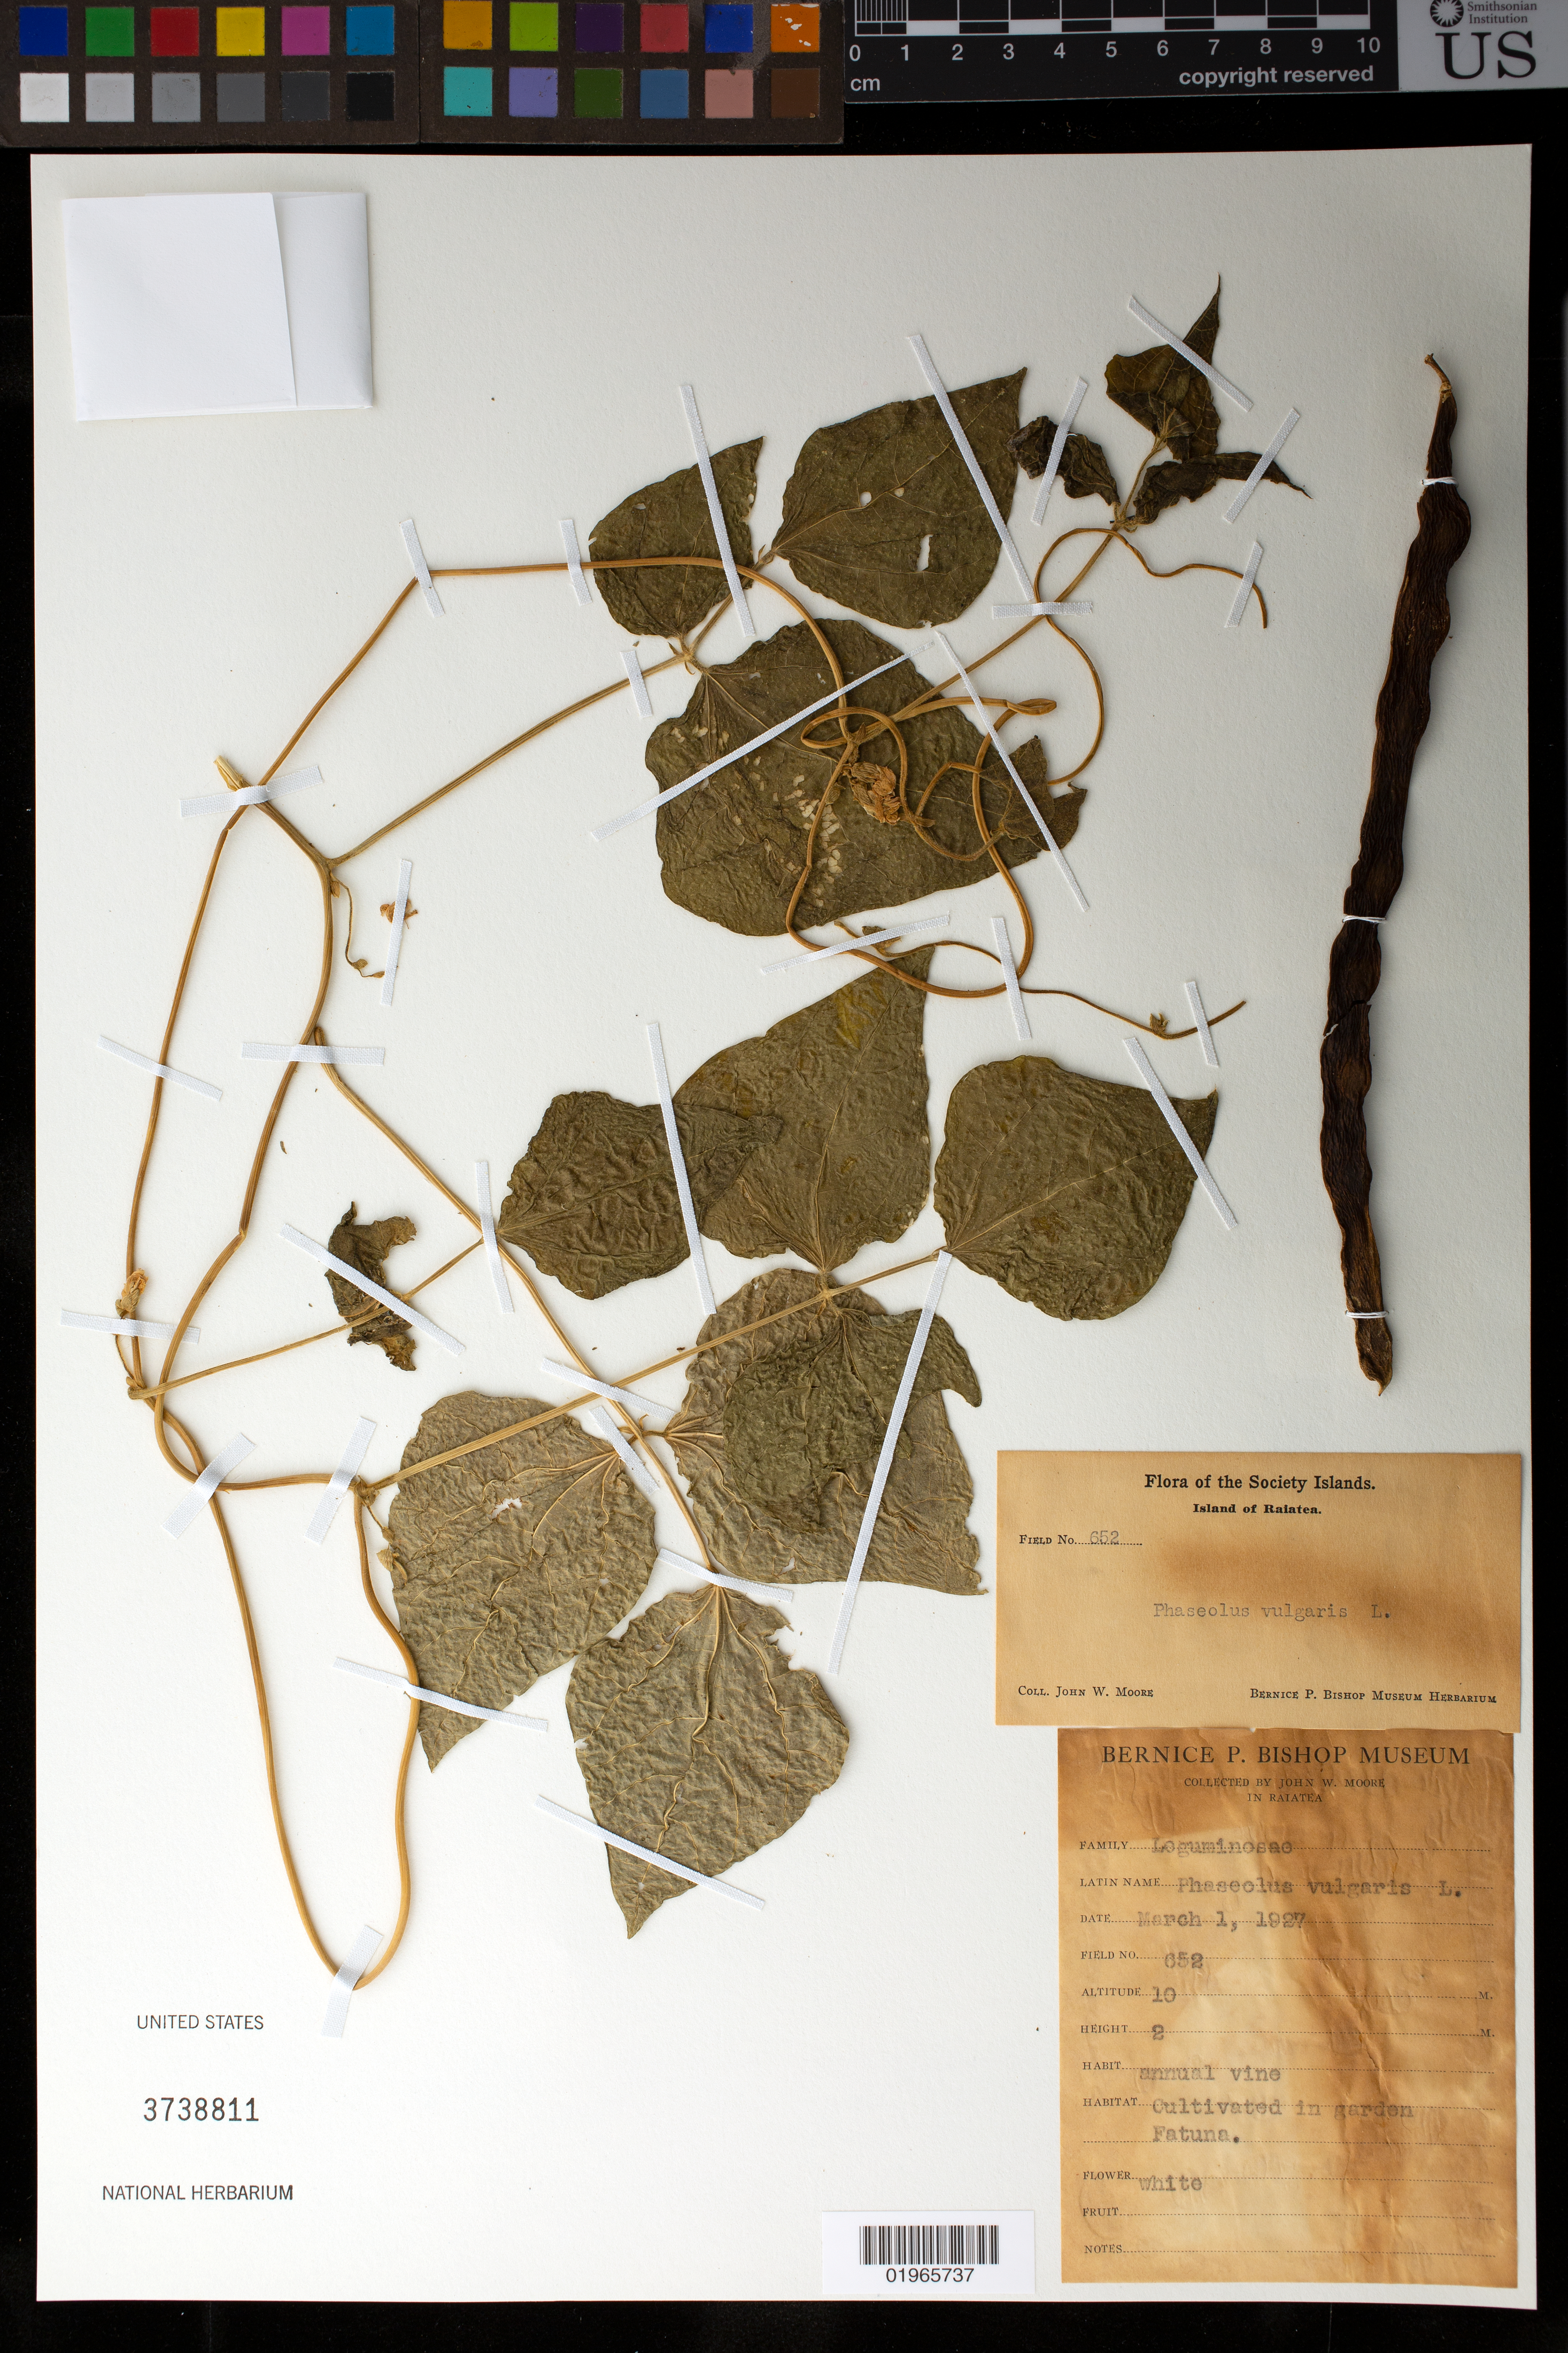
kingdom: Plantae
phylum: Tracheophyta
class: Magnoliopsida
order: Fabales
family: Fabaceae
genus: Phaseolus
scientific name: Phaseolus vulgaris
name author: L.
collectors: J. Moore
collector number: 652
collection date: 1927-03-01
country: French Polynesia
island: Raiatea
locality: Garden in Fatuna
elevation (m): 10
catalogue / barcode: US 3738811